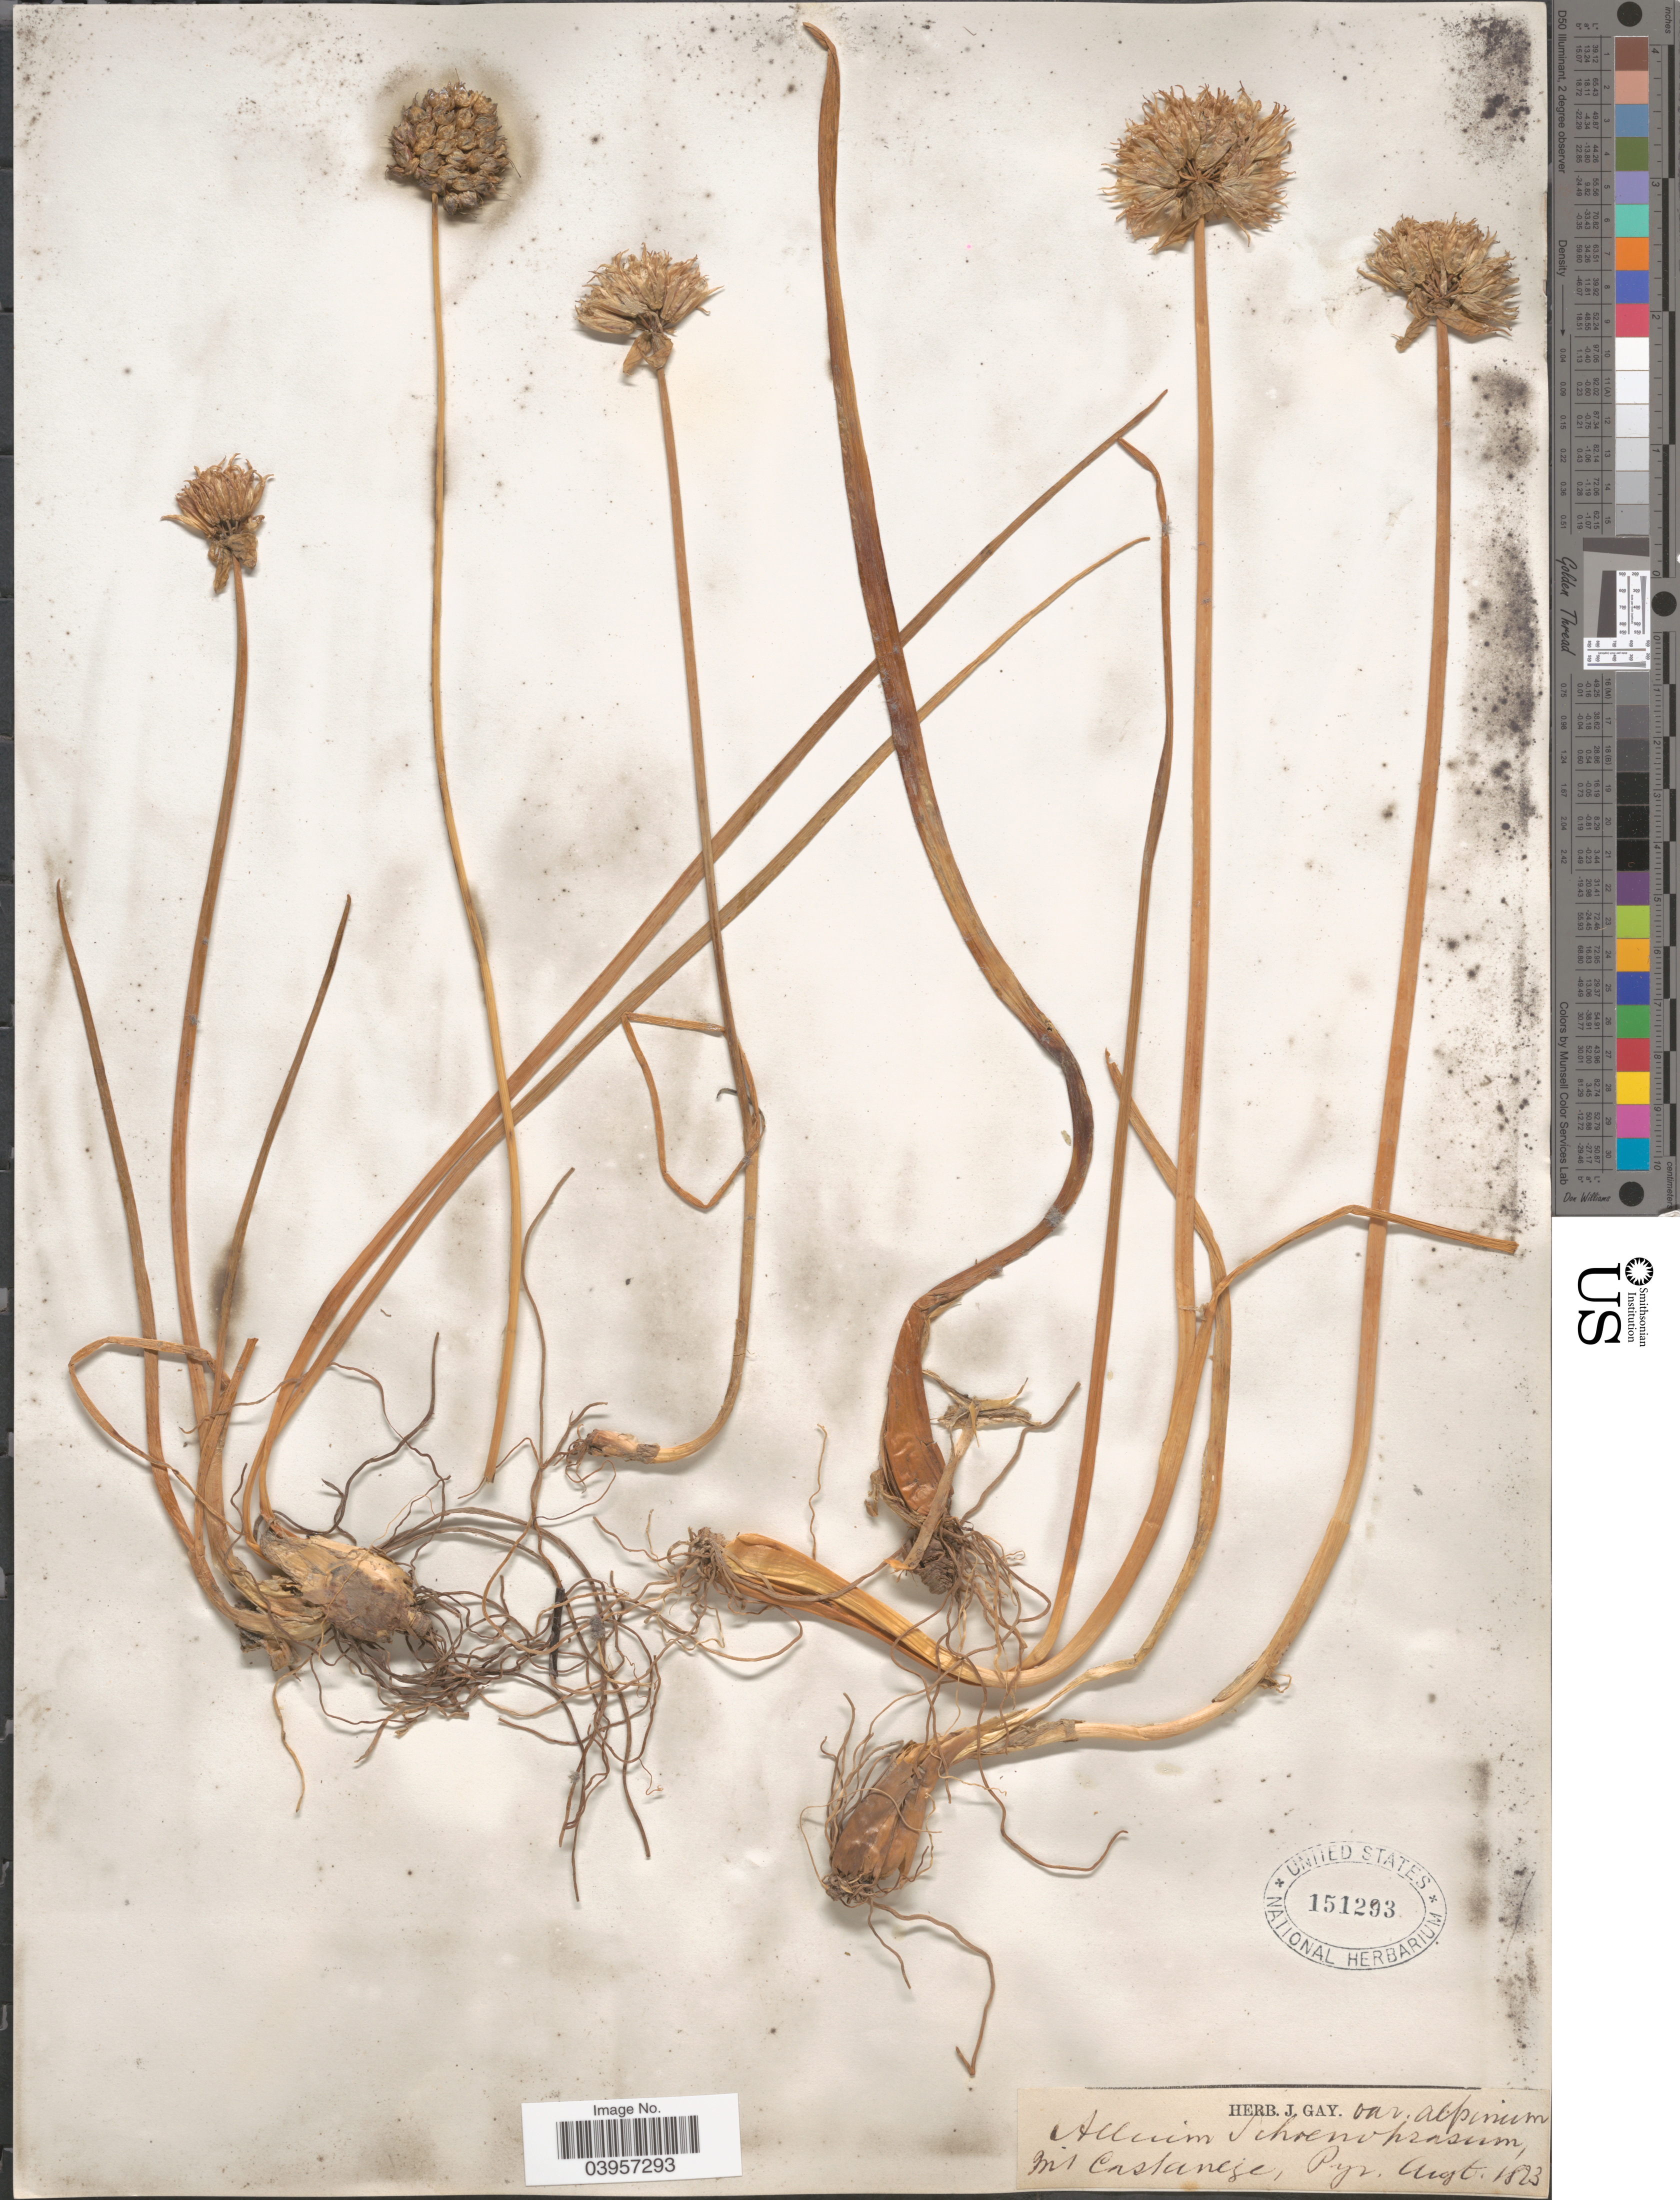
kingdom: Plantae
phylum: Tracheophyta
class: Liliopsida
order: Asparagales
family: Amaryllidaceae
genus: Allium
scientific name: Allium schoenoprasum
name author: L.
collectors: ex herb. J. Gay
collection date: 1823-08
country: France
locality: Mt Castanese, Pyr. [interpreted]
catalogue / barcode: US 151293